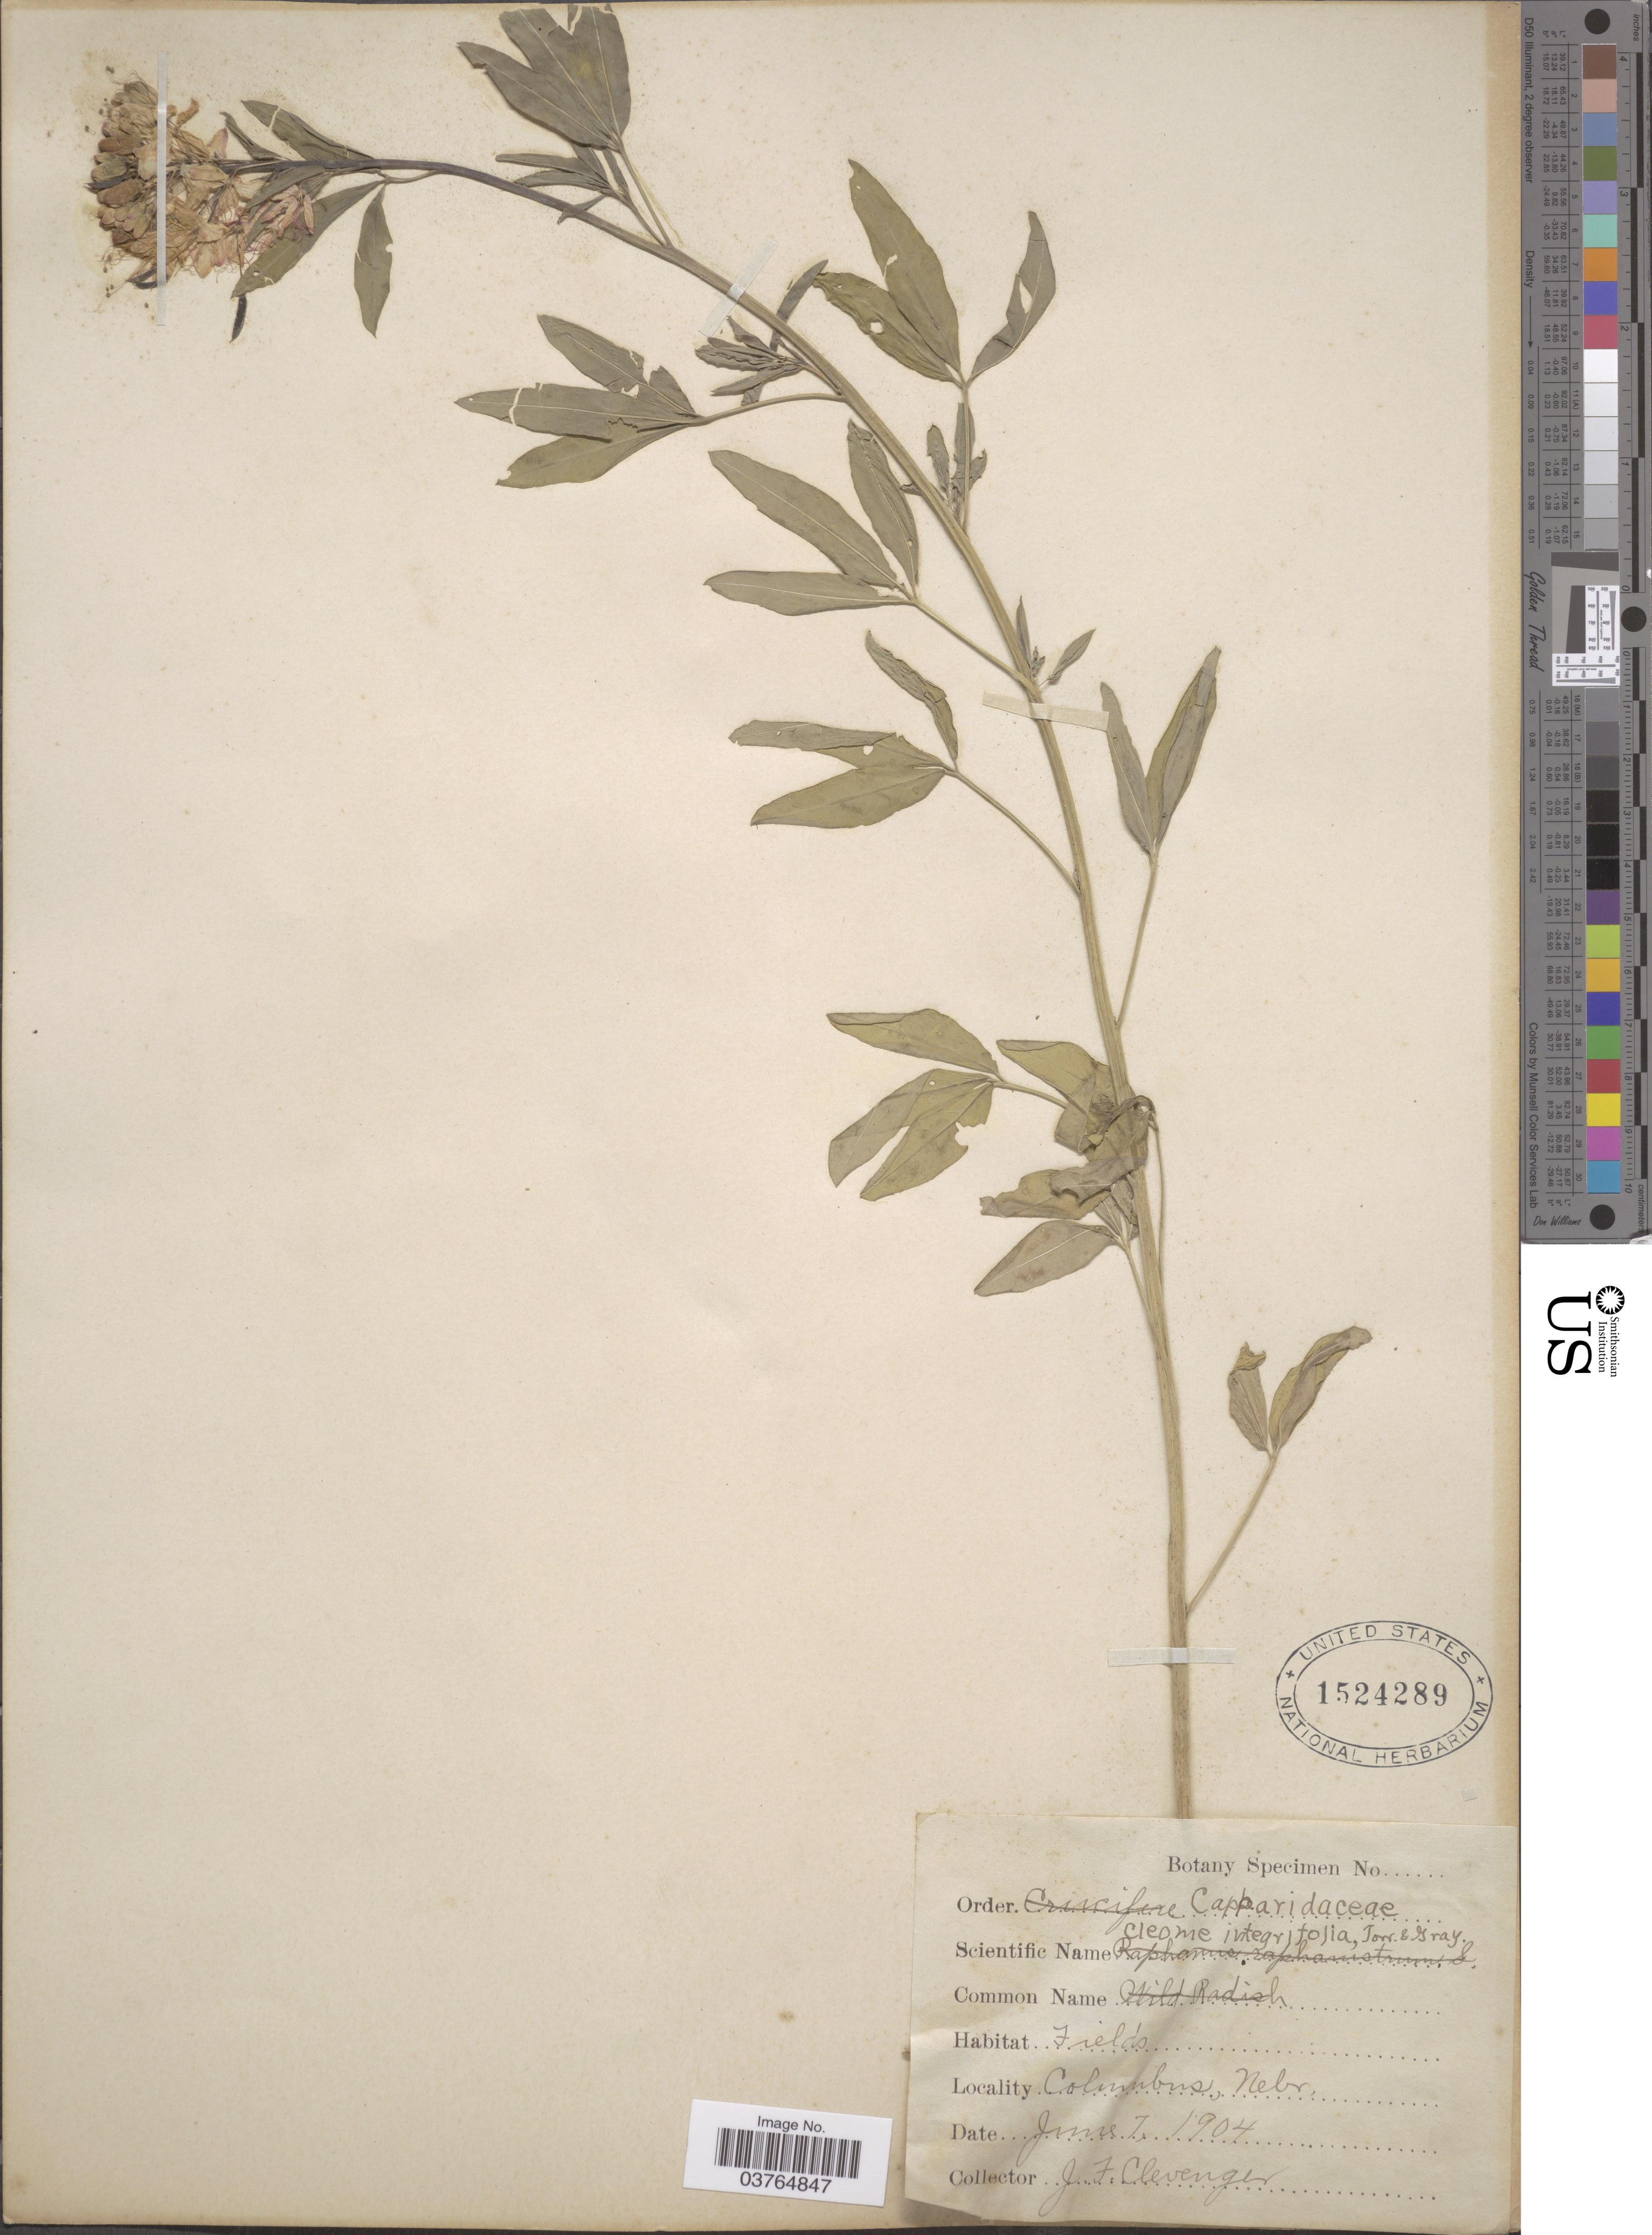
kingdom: Plantae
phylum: Tracheophyta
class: Magnoliopsida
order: Brassicales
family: Cleomaceae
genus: Cleomella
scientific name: Cleomella serrulata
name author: (Pursh) Roalson & J.C. Hall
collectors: J. F. Clevenger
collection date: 1904-06-07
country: United States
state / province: Nebraska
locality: Columbus.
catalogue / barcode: US 1524289